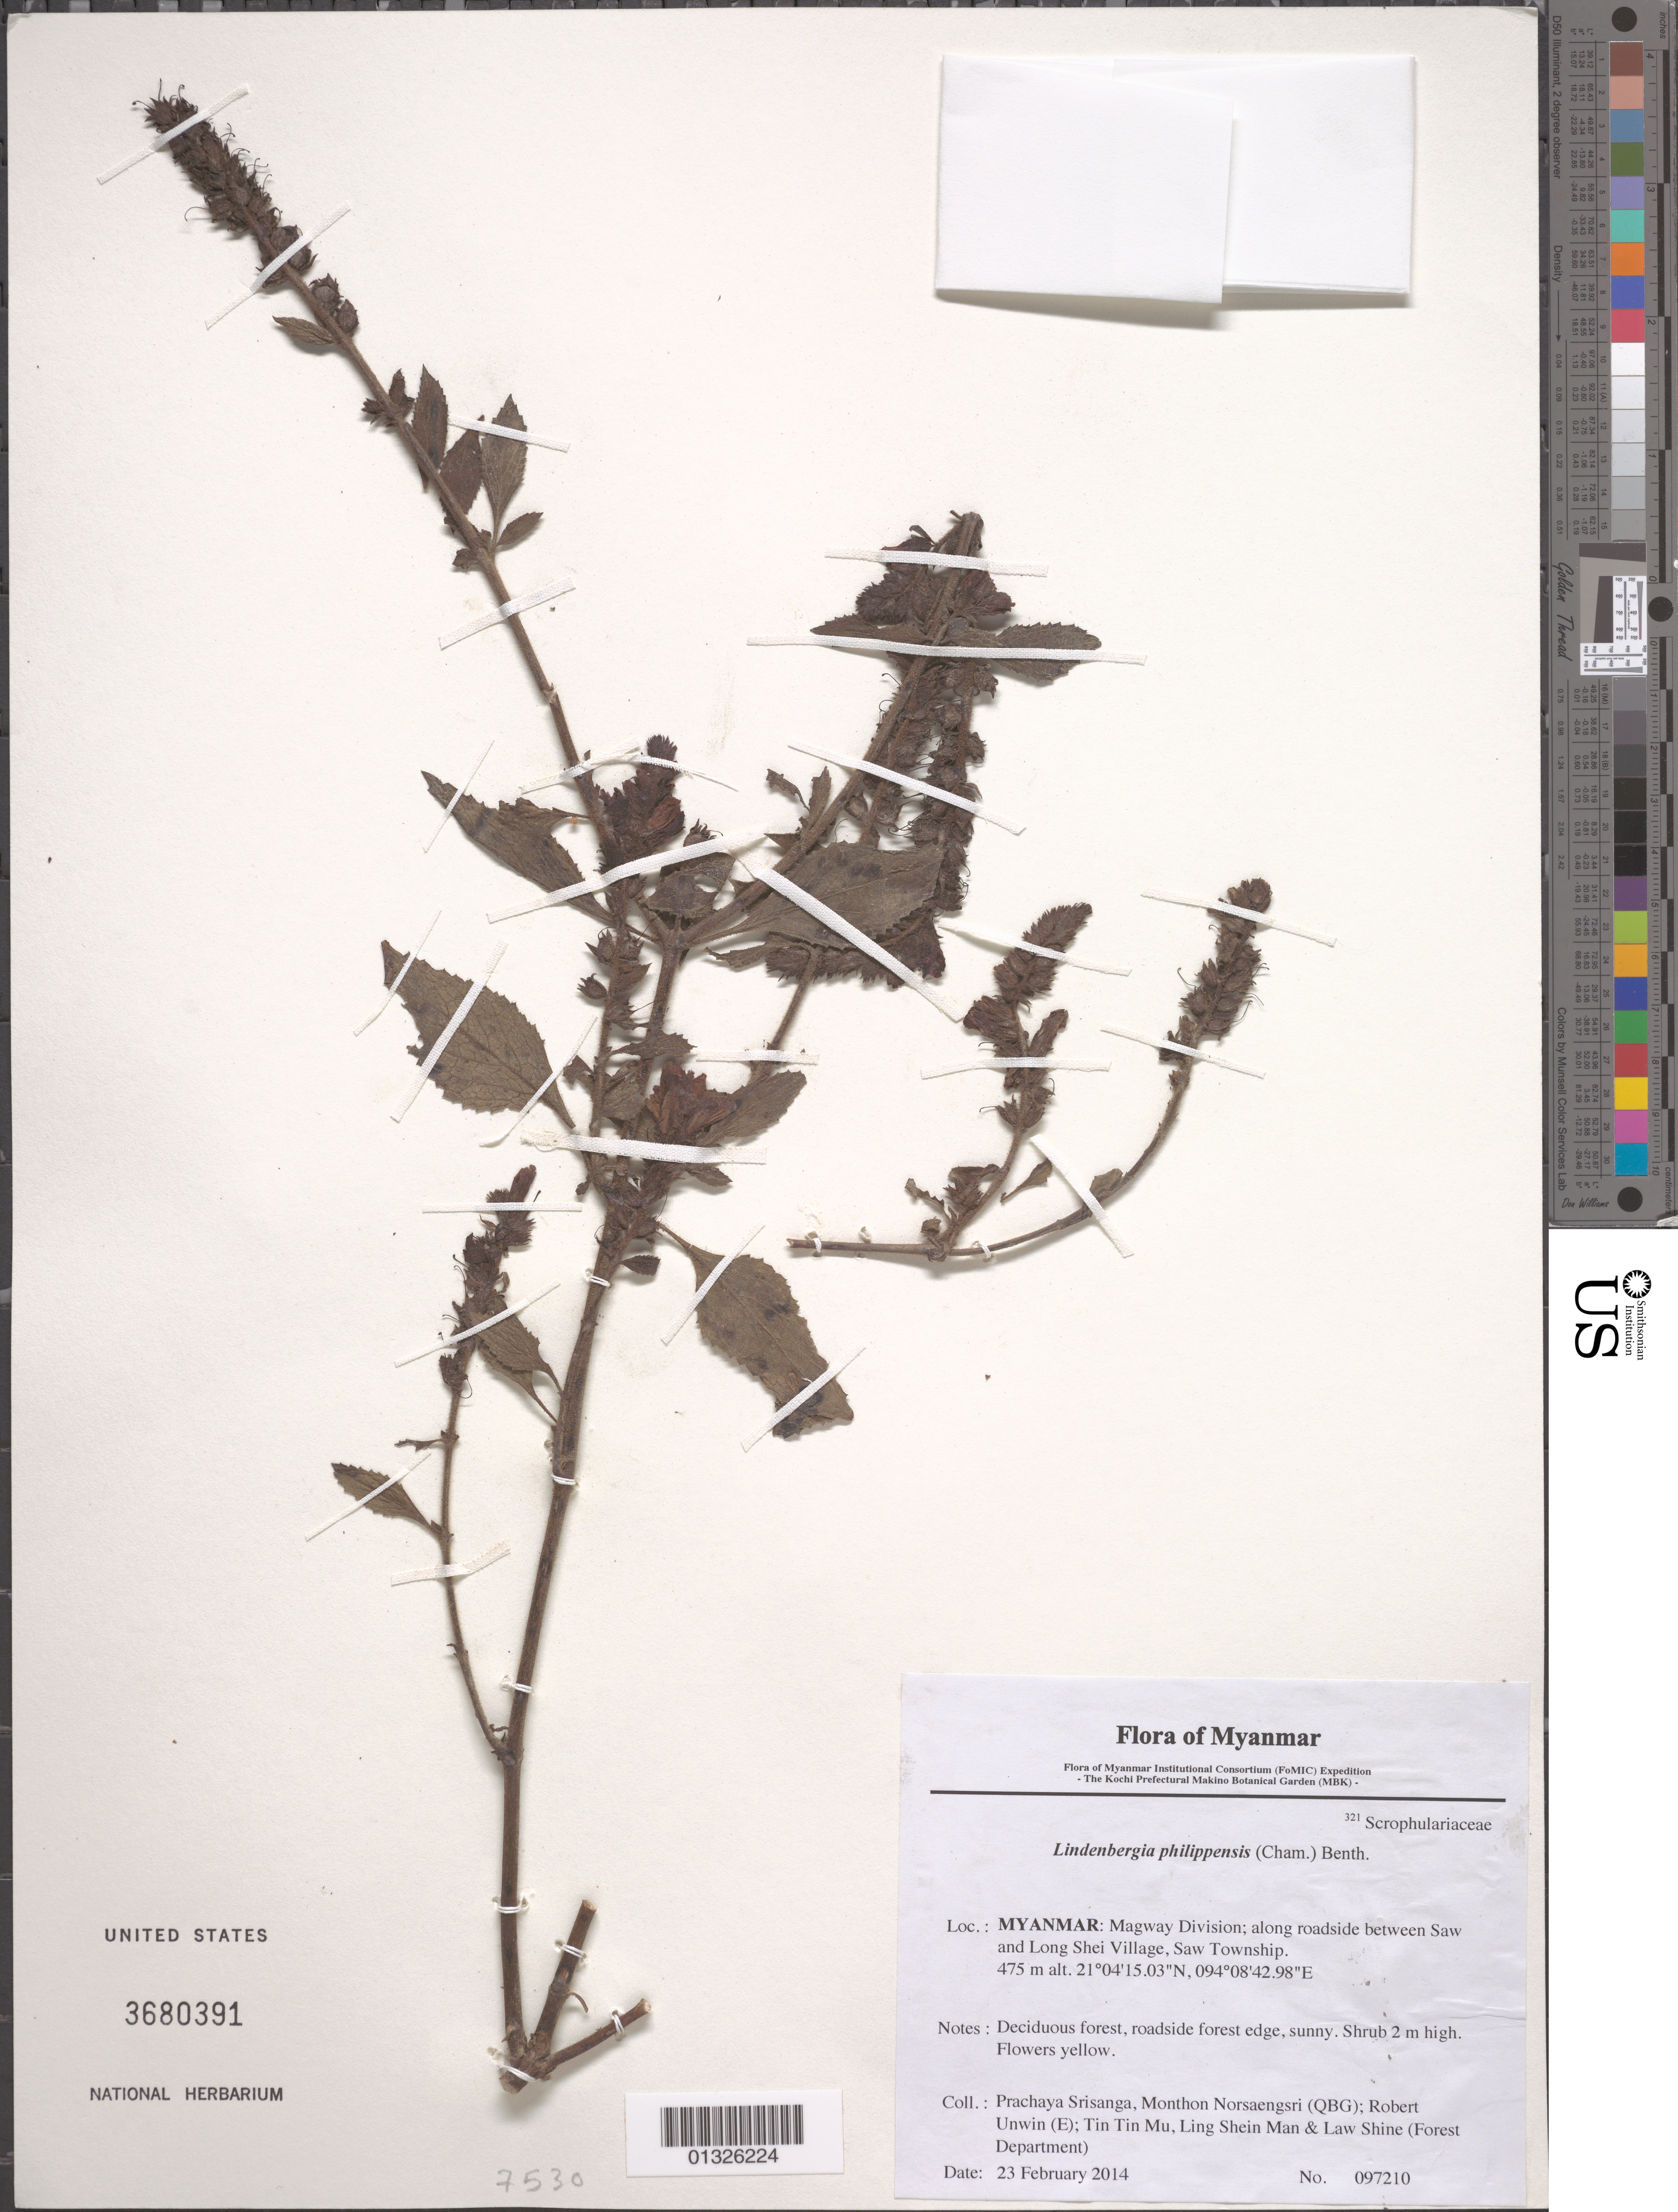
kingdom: Plantae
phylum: Tracheophyta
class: Magnoliopsida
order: Lamiales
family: Orobanchaceae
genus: Lindenbergia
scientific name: Lindenbergia philippensis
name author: (Cham. & Schltdl.) Benth.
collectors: P. Srisanga, M. Norsaengsri, R. Unwin, Tin Tin Mu, Ling Shein Man & L. Shine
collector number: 97210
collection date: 2014-02-23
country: Myanmar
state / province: Chin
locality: Along roadside between Saw and Long Shei Village, Saw Township.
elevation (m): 475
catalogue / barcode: US 3680391